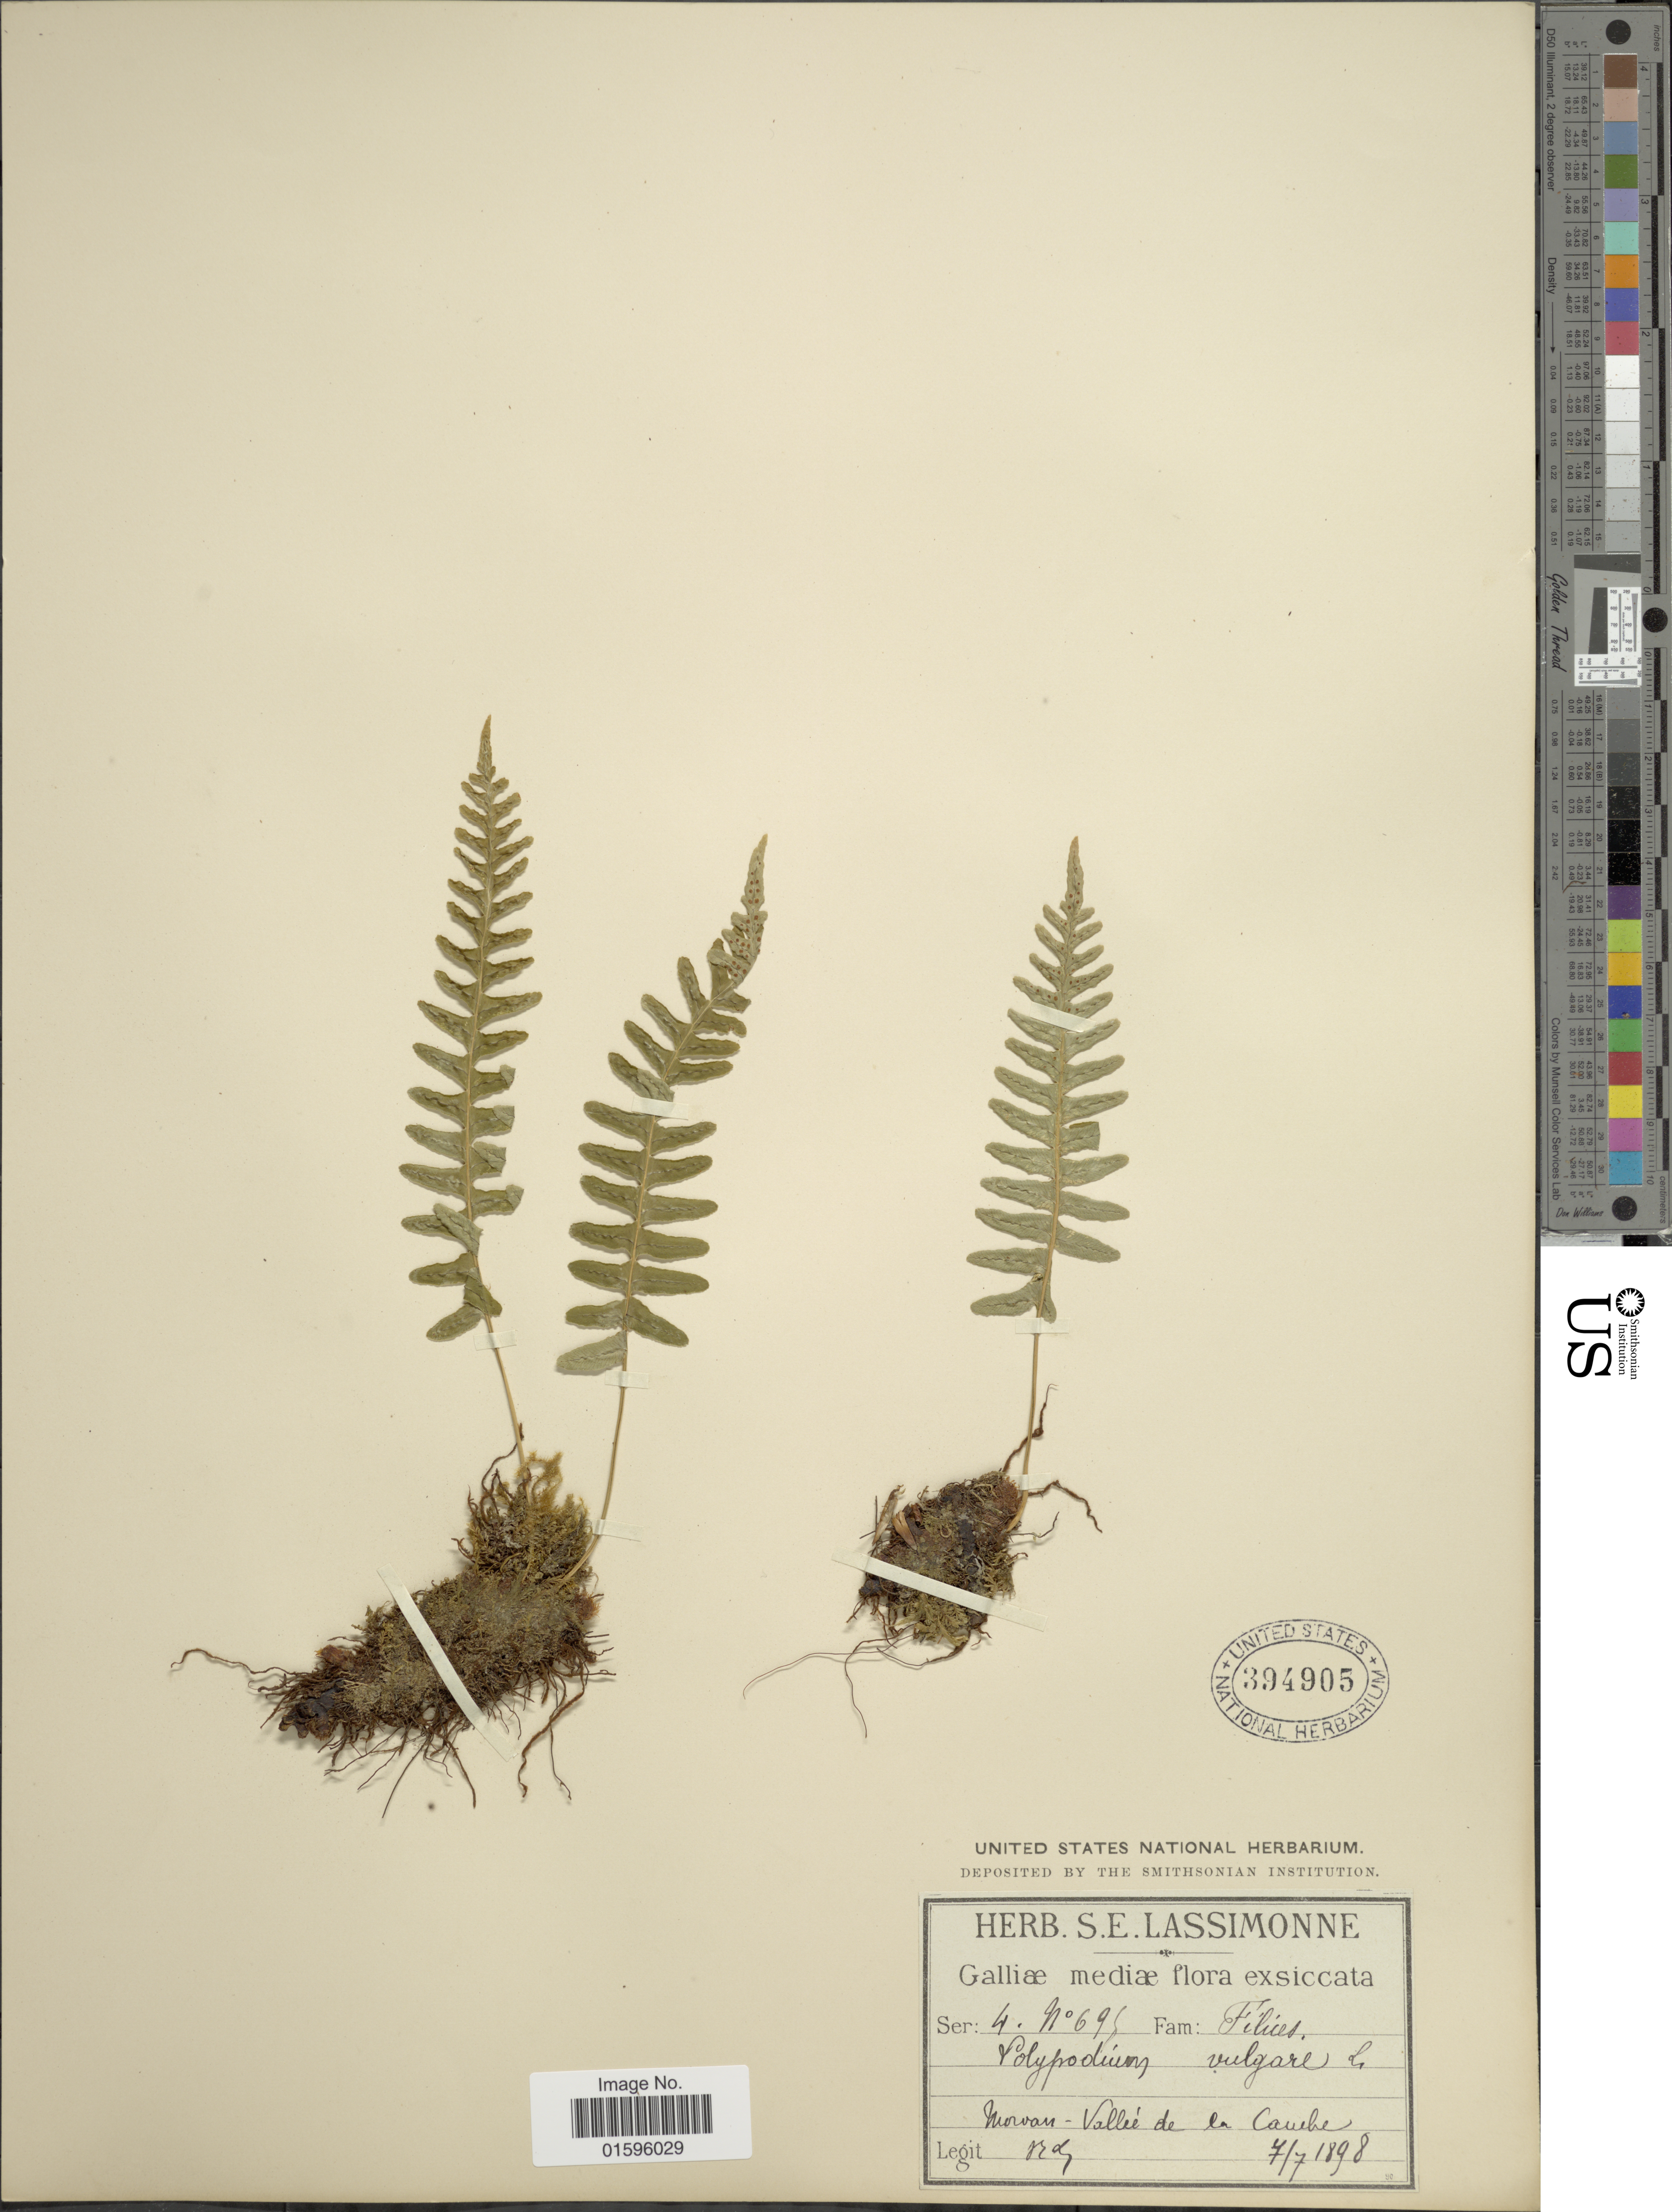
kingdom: Plantae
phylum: Tracheophyta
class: Polypodiopsida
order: Polypodiales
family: Polypodiaceae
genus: Polypodium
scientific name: Polypodium vulgare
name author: L.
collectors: Coll. illegible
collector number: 4/695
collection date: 1898-07-07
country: France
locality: Morvan, Vallei de la Cauche [interpreted]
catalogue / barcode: US 394905